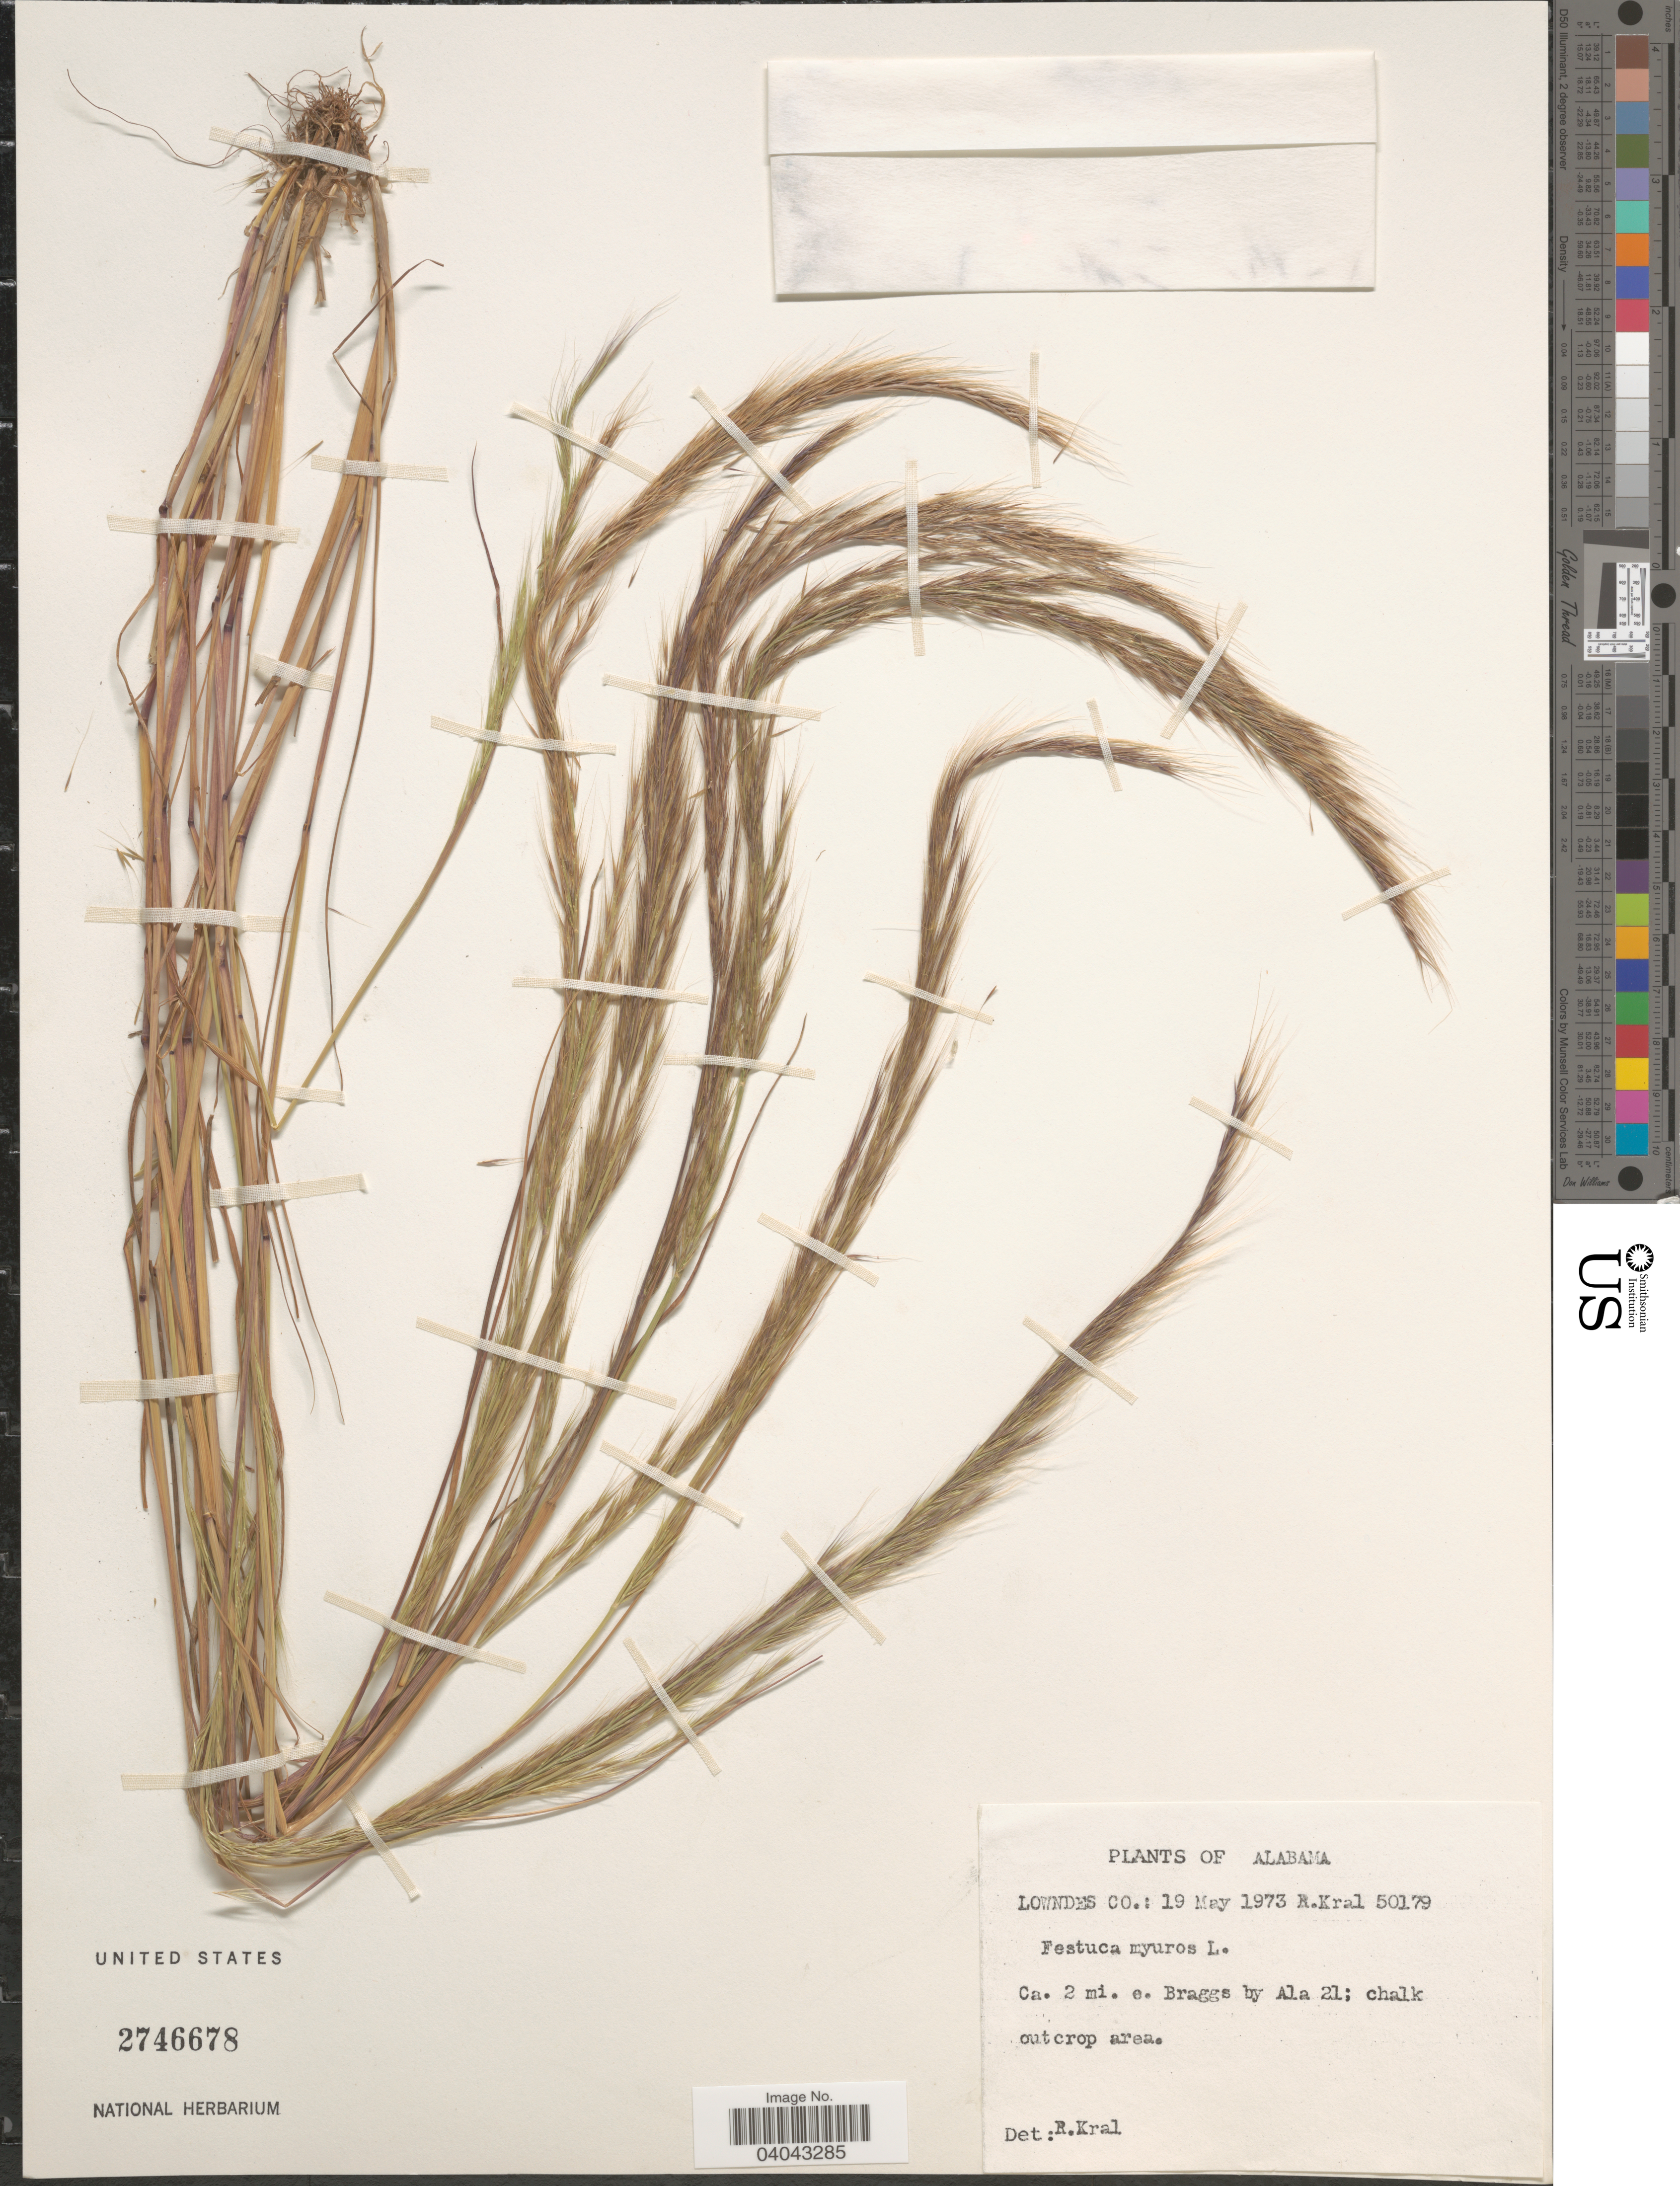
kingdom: Plantae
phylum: Tracheophyta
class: Liliopsida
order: Poales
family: Poaceae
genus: Festuca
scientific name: Festuca myuros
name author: L.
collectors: R. Kral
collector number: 50179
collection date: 1973-05-19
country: United States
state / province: Alabama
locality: Lowndes Co.: Ca. 2 mi. e. Braggs by Ala 21: chalk outcrop area.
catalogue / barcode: US 2746678